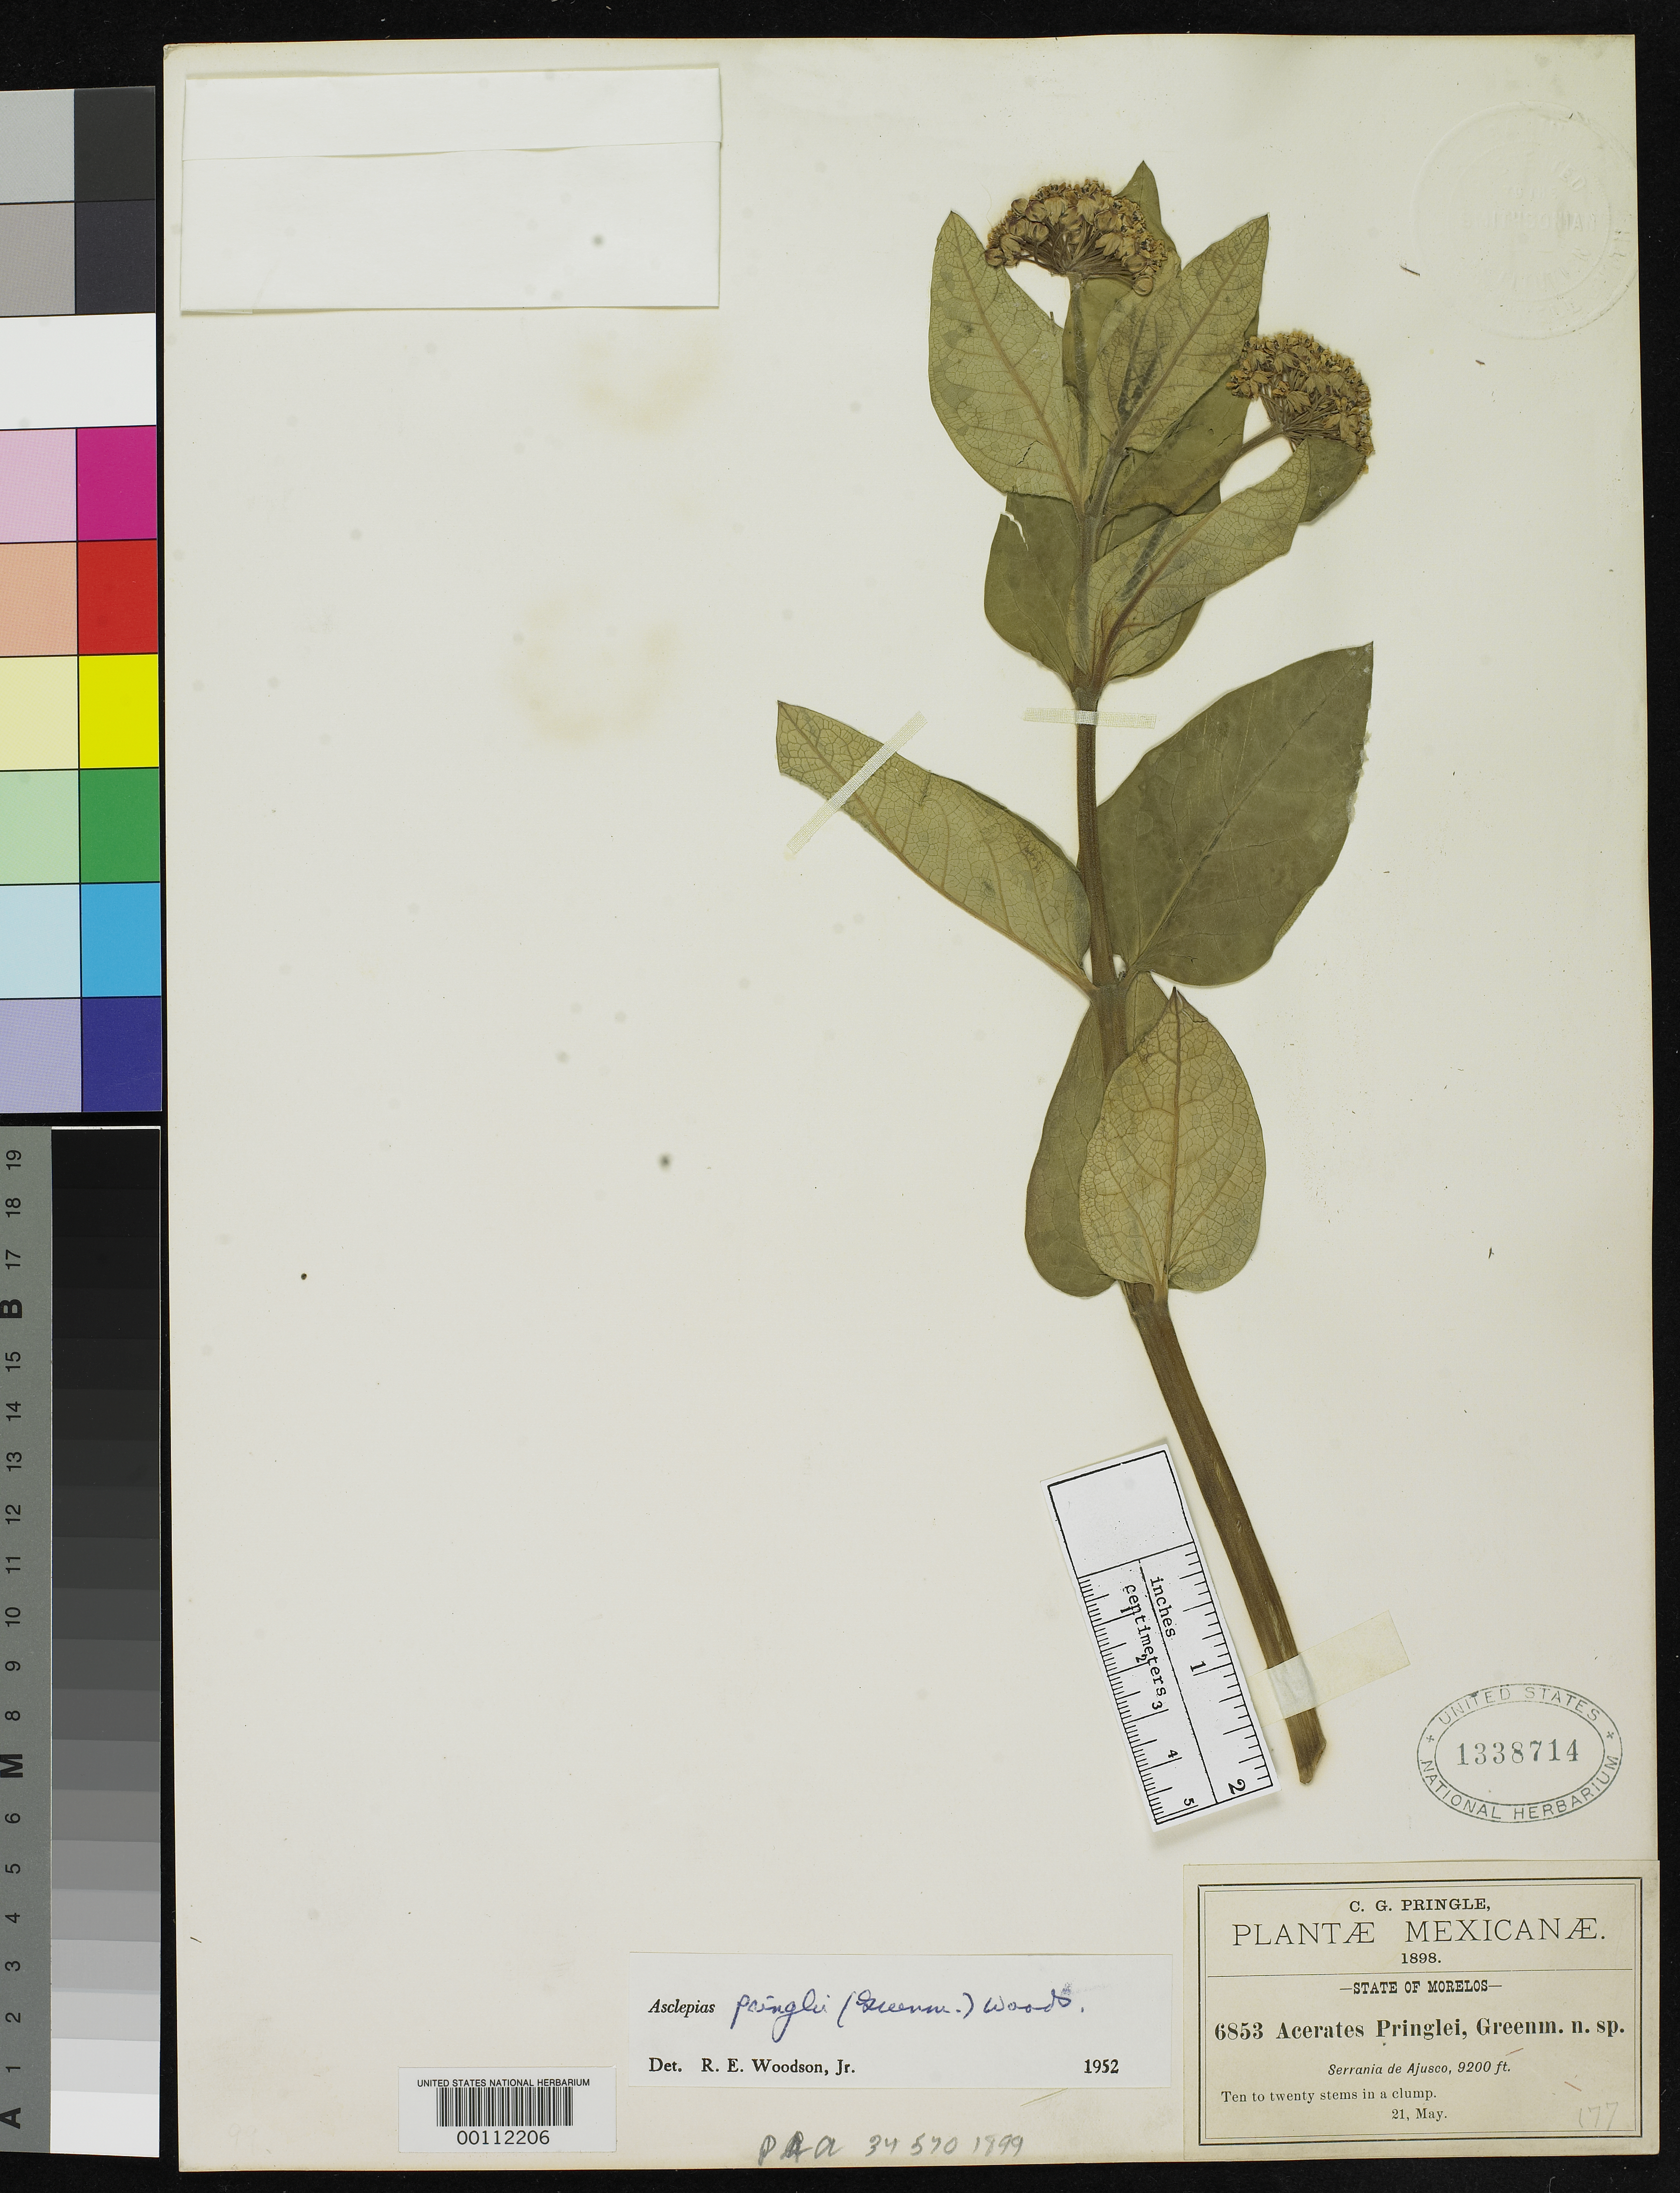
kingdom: Plantae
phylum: Tracheophyta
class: Magnoliopsida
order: Gentianales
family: Apocynaceae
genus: Acerates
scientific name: Acerates pringlei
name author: Greenm.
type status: Isosyntype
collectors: C. G. Pringle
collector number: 6853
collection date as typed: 21 May 1898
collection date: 1898-05-21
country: Mexico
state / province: Morelos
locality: Serrania de Ajusco; alt 9200 ft.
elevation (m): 2804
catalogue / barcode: US 1338714